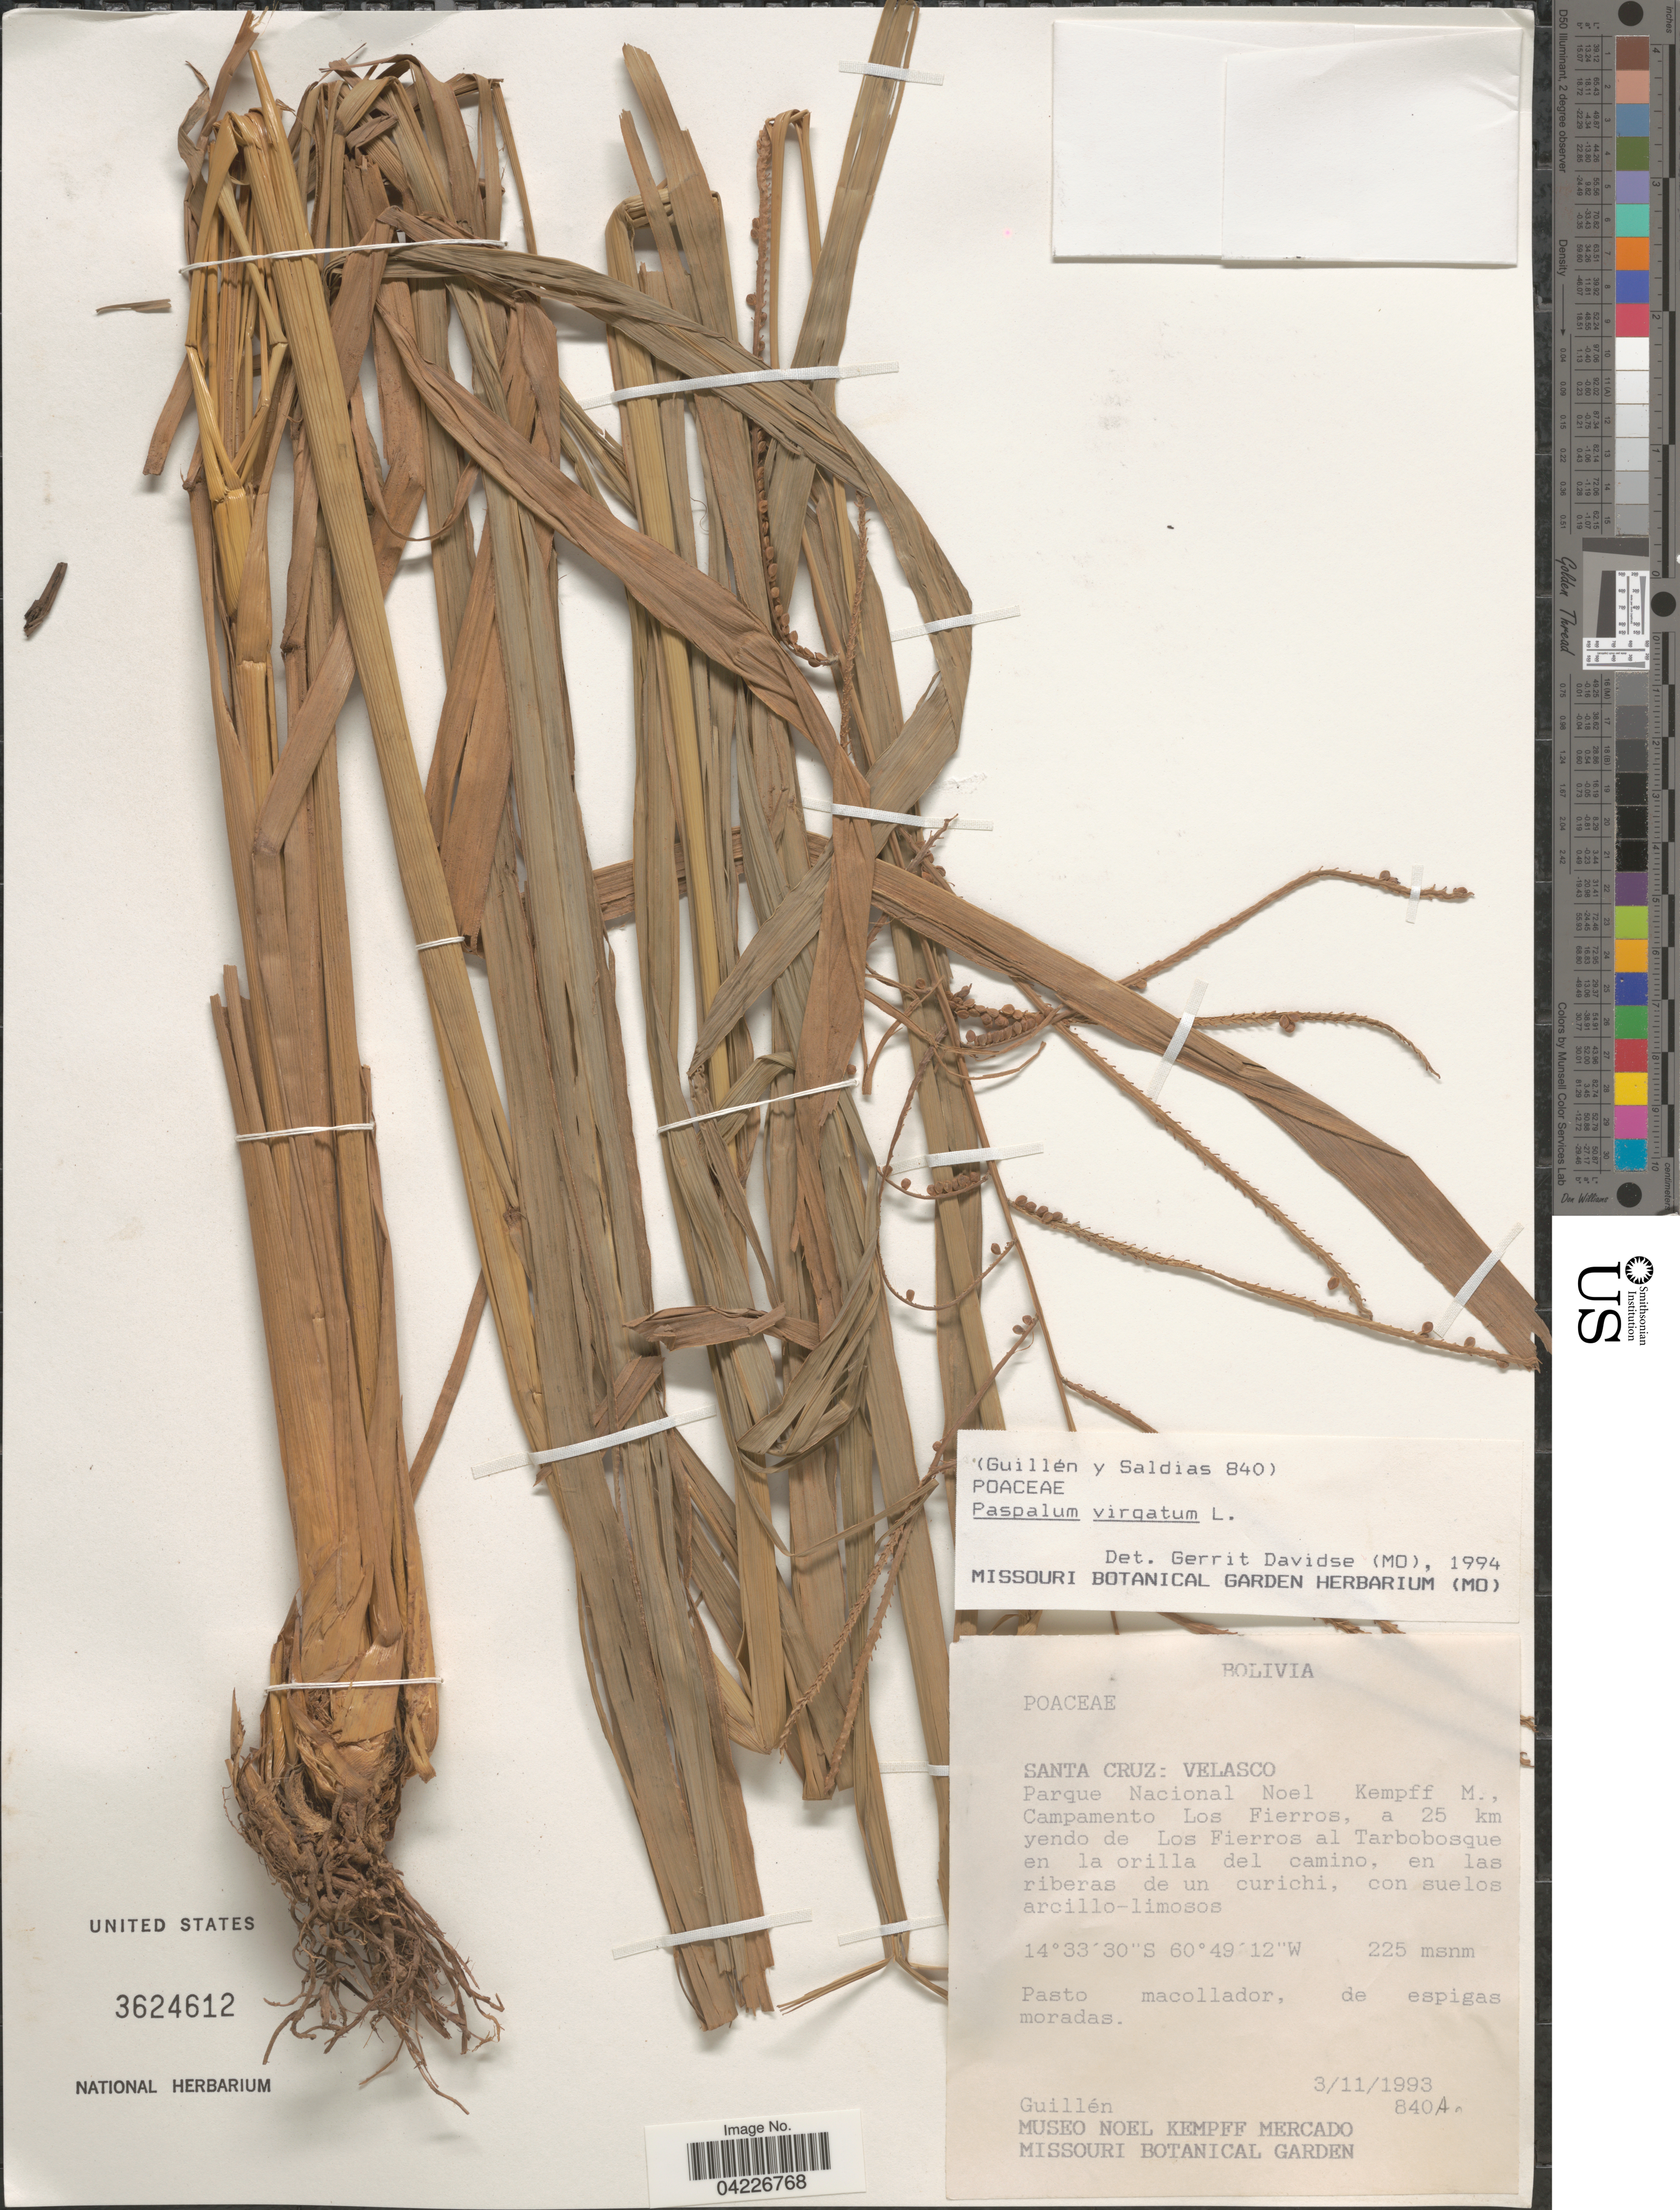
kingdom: Plantae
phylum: Tracheophyta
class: Liliopsida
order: Poales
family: Poaceae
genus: Paspalum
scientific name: Paspalum virgatum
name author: L.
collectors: -- Guillen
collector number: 840A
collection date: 1993-11-03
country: Bolivia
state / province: Santa Cruz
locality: Velasco. Parque Nacional Noel Kempff M., Campamento Los Fierros, a 25 km yendo de Los Fierros al Tarbobosque en la orilla de in curichi.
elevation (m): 225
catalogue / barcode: US 3624612